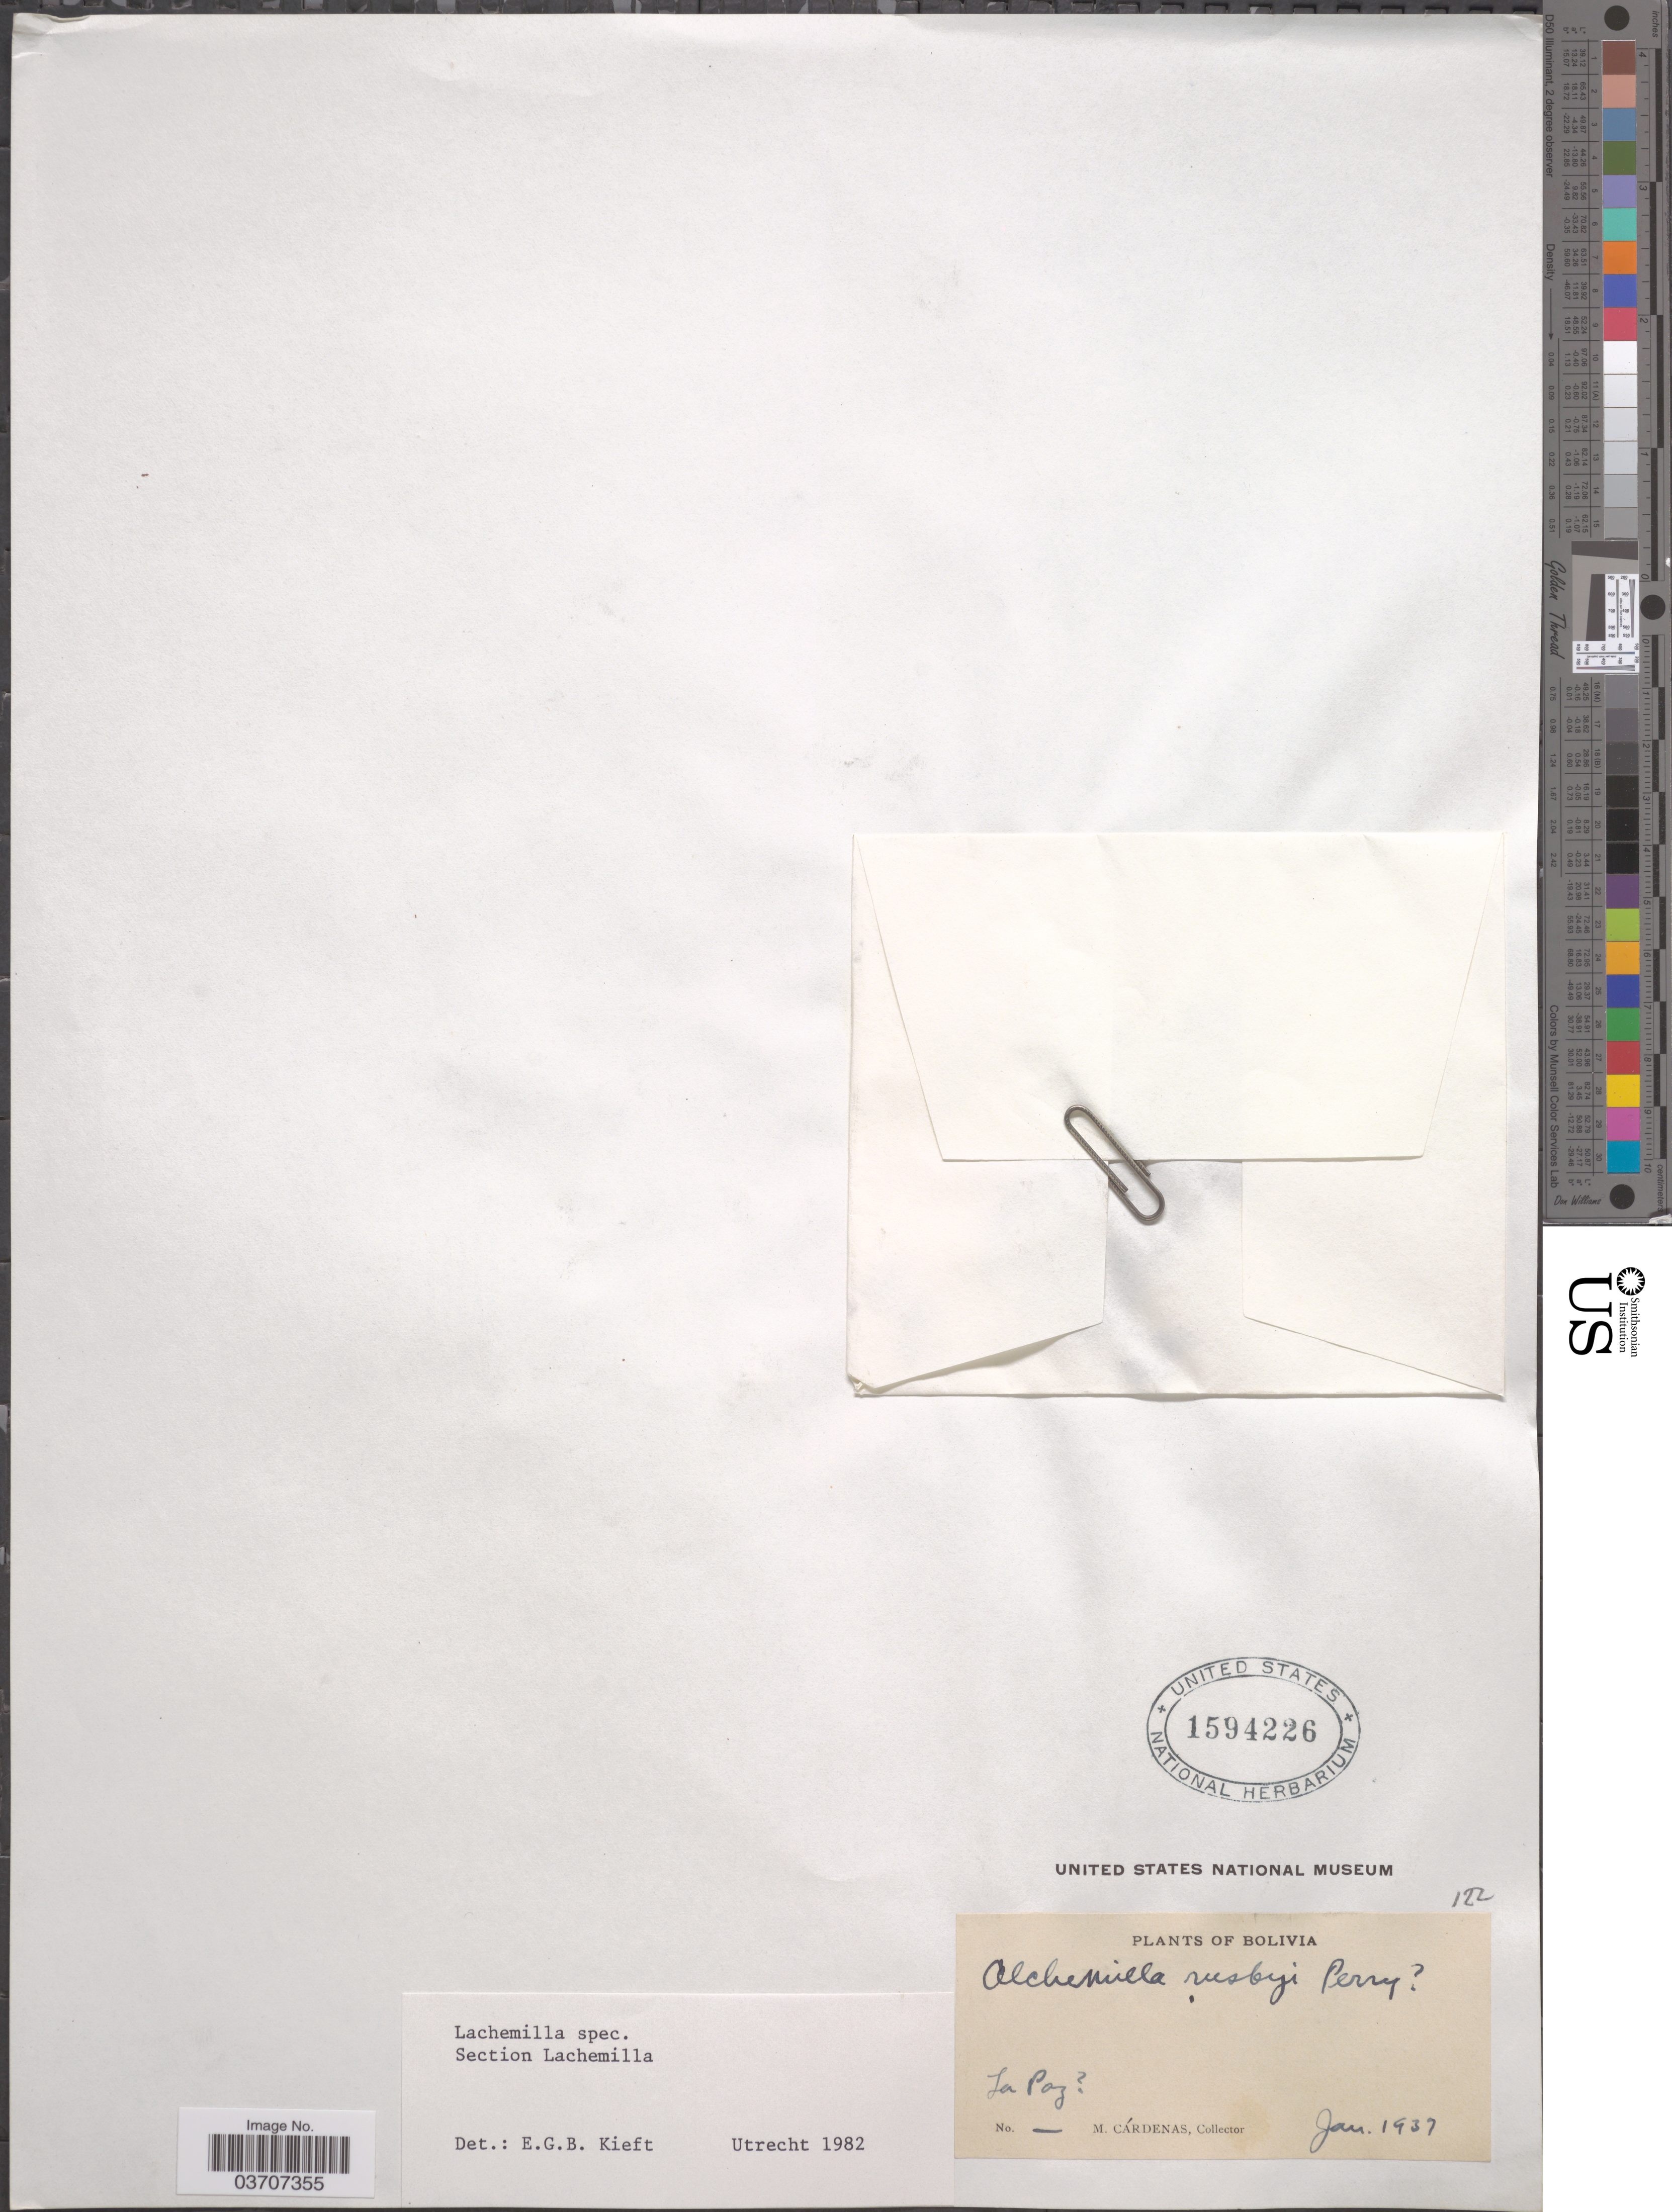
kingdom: Plantae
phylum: Tracheophyta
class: Magnoliopsida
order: Rosales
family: Rosaceae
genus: Lachemilla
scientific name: Lachemilla sp.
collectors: M. Cárdenas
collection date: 1937-01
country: Bolivia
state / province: La Paz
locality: La Paz [unsure placement]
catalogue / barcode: US 1594226